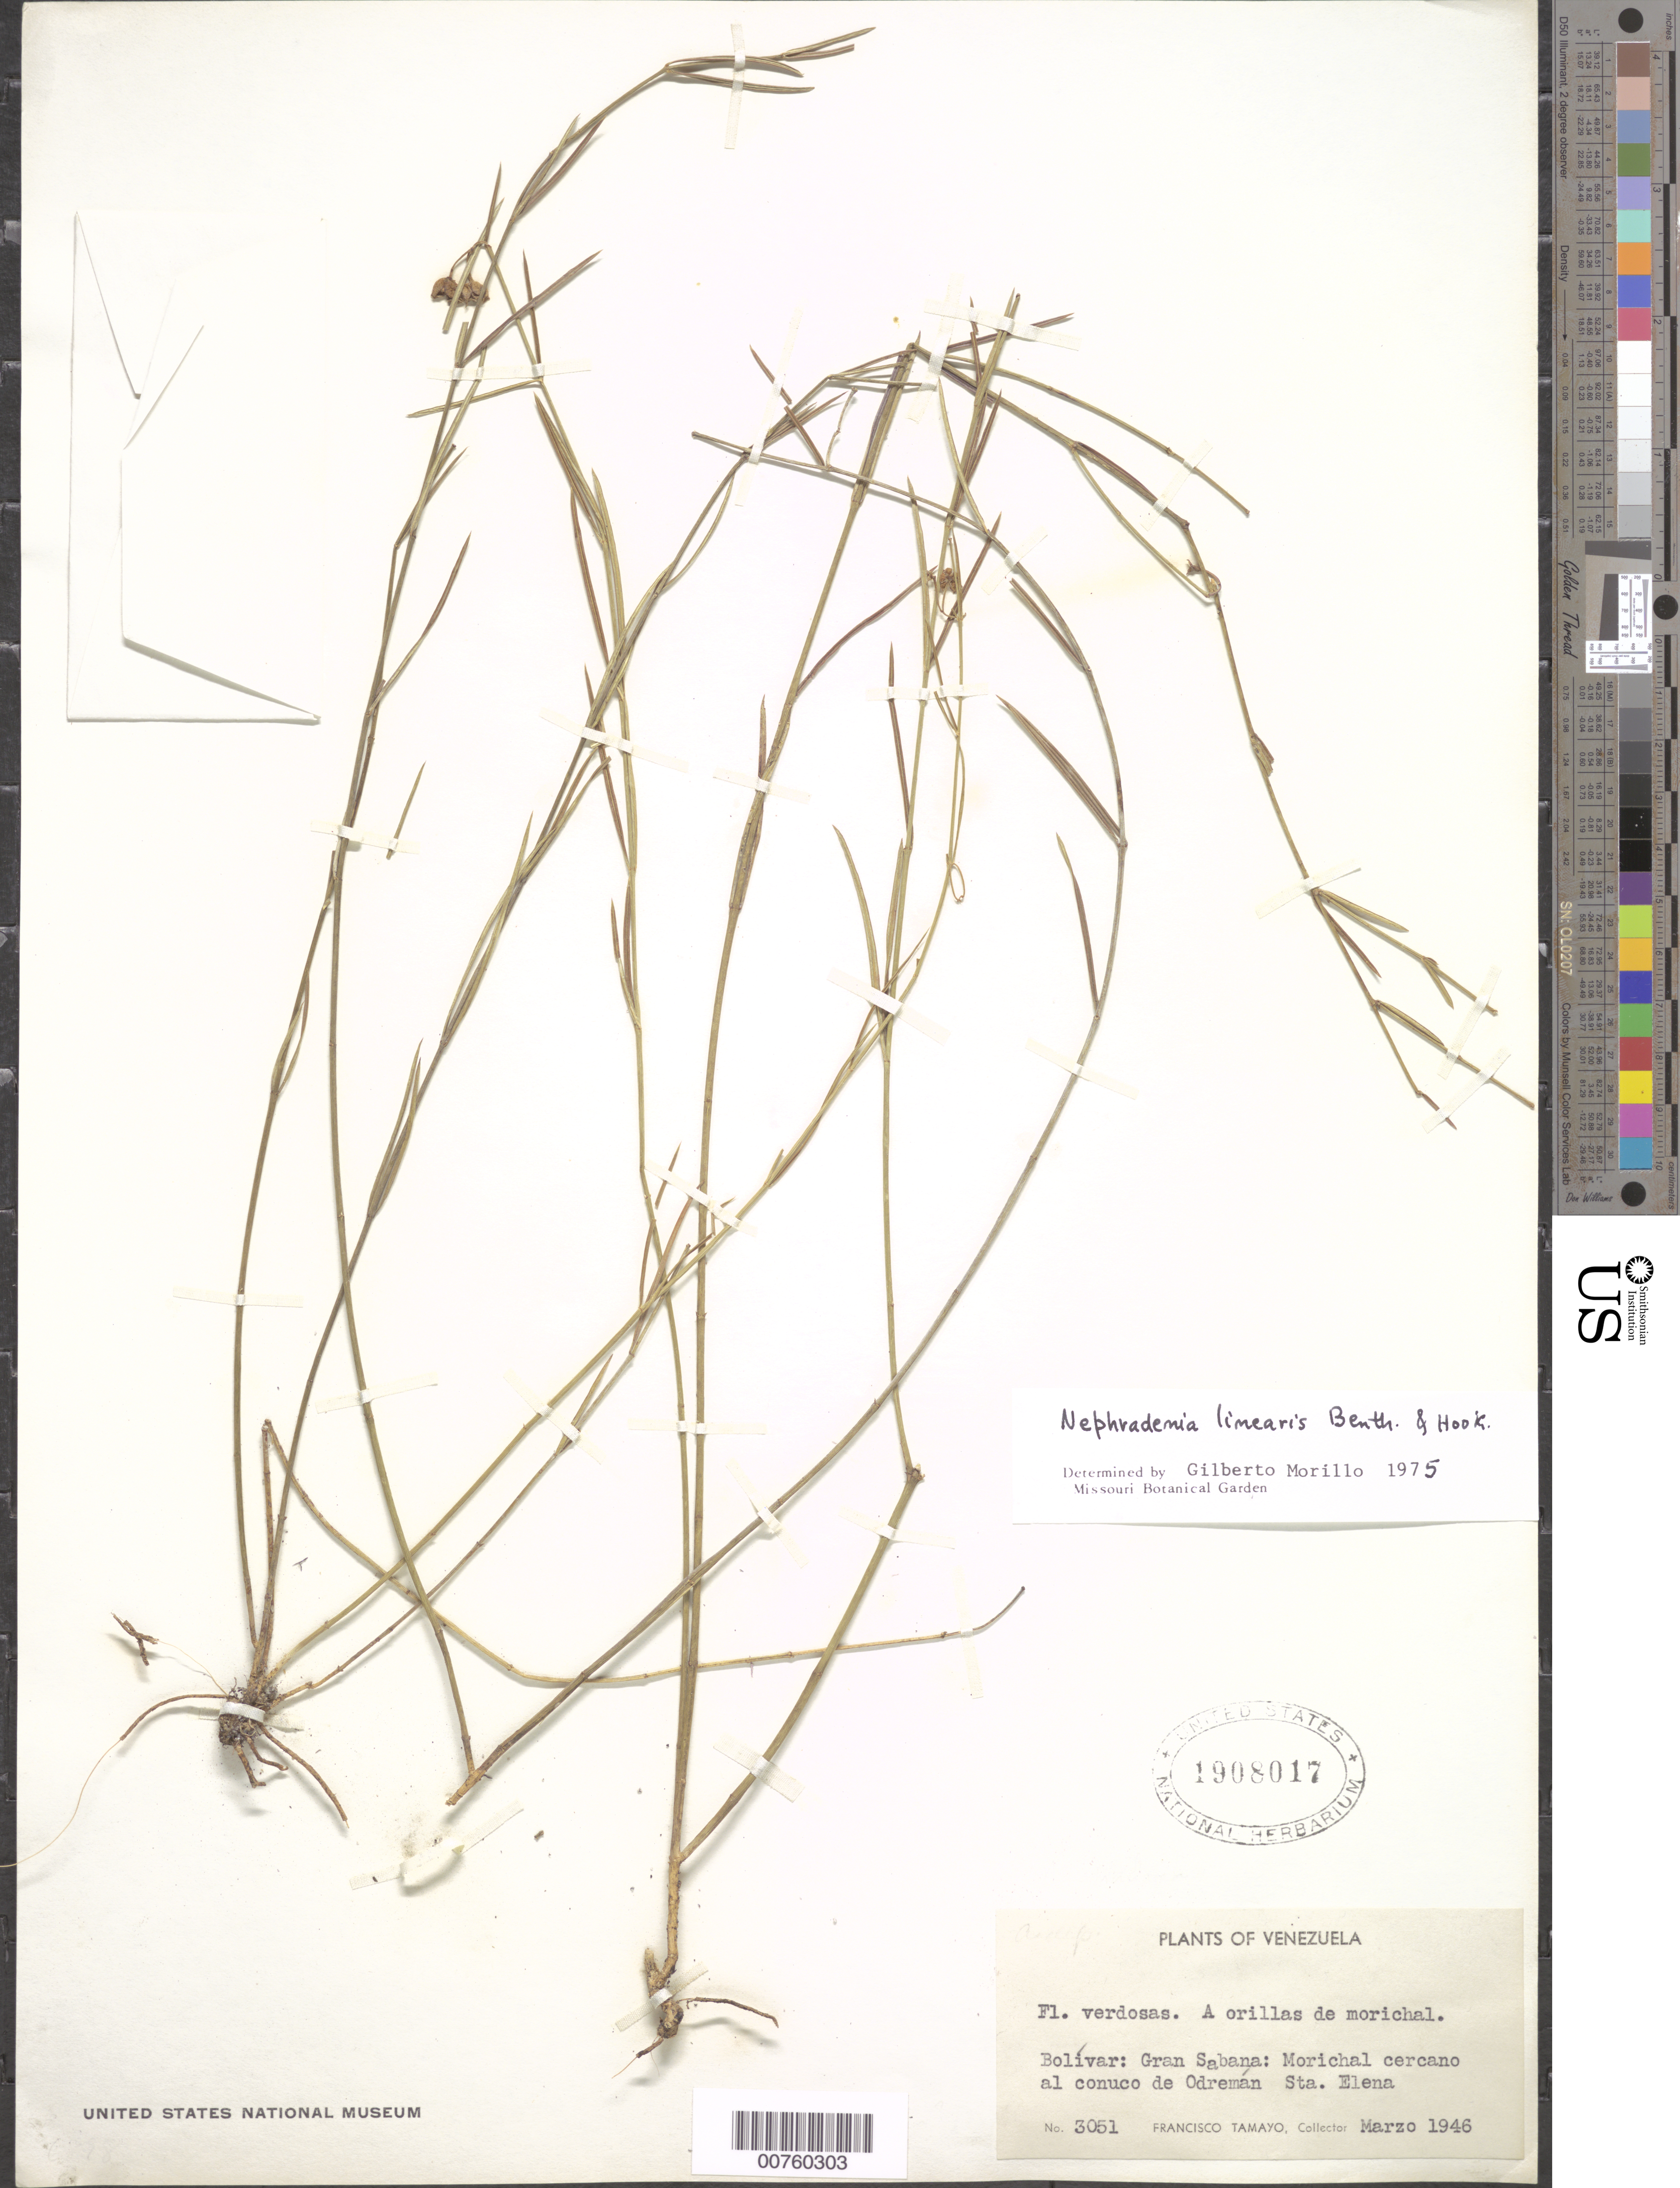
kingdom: Plantae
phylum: Tracheophyta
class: Magnoliopsida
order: Gentianales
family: Apocynaceae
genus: Nephradenia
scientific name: Nephradenia linearis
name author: Benth. ex E. Fourn.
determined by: Morillo, G. N.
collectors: F. Tamayo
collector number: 3051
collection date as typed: Mar-46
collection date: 1946-03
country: Venezuela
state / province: Bolívar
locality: Gran Sabana, Sta. Elena, Conuco de Odremán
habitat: Edge of morichal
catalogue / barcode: US 1908017